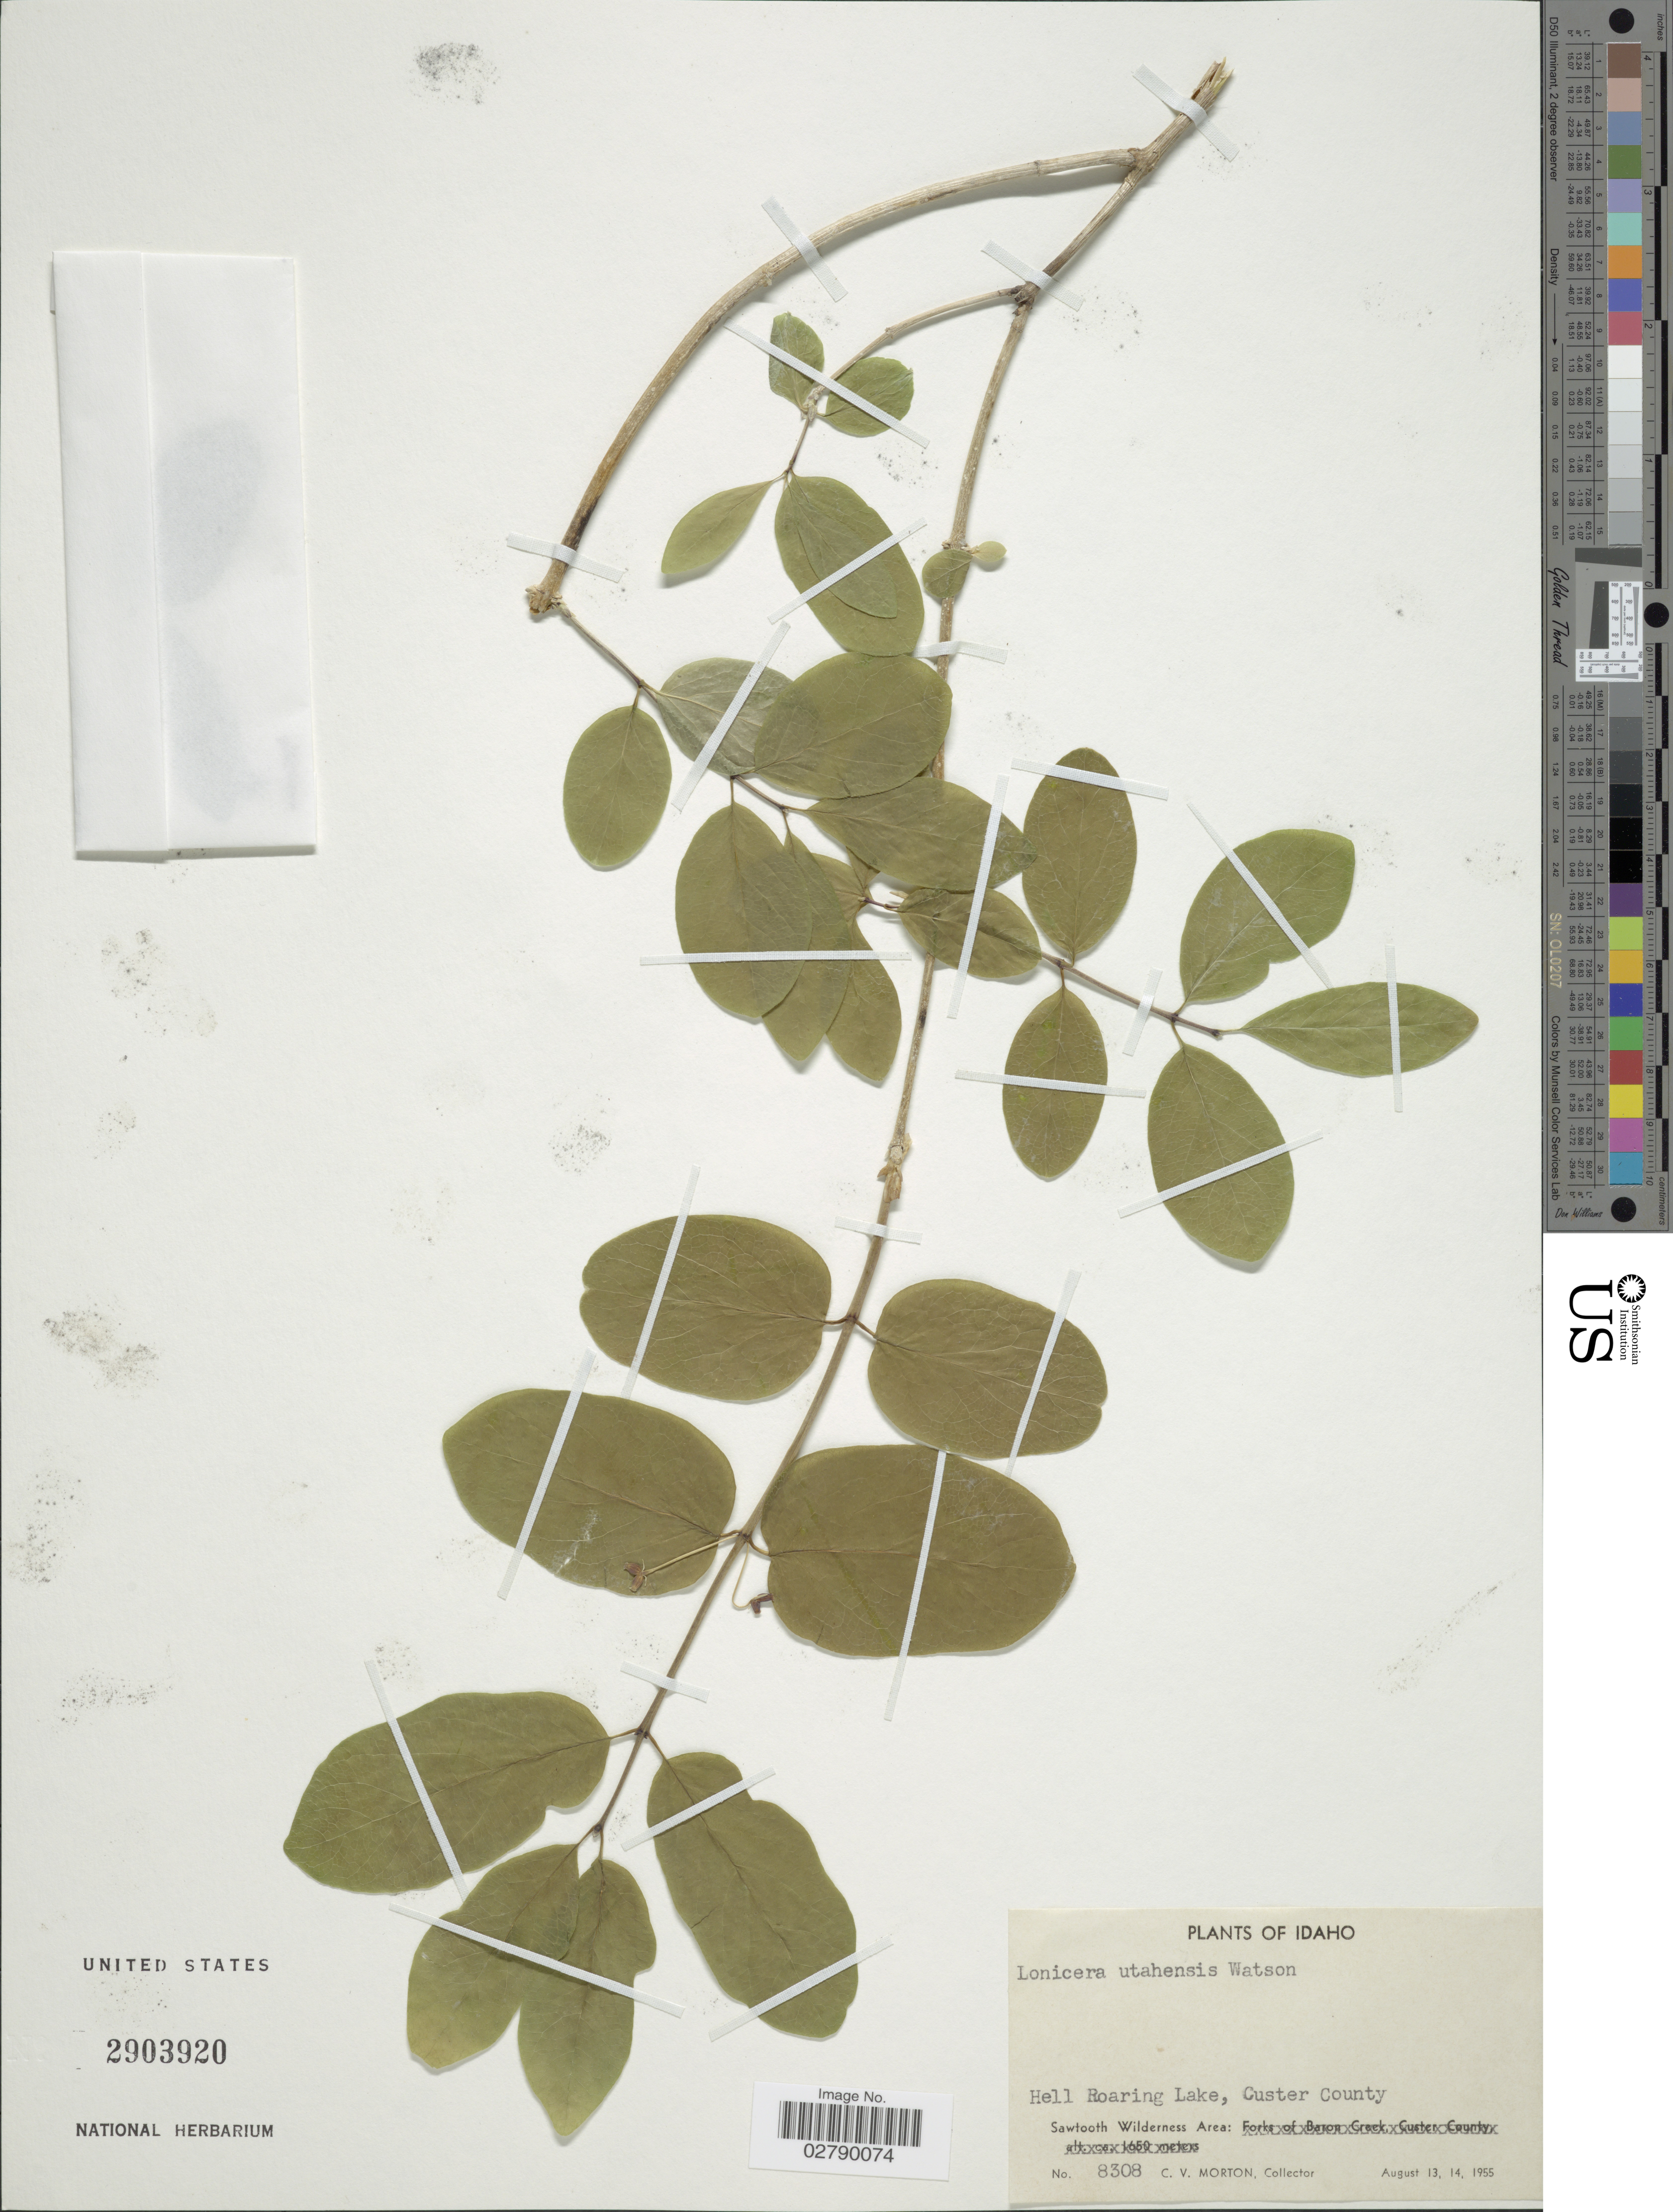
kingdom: Plantae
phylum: Tracheophyta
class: Magnoliopsida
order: Dipsacales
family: Caprifoliaceae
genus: Lonicera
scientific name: Lonicera utahensis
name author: S. Watson in C. King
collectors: C. V. Morton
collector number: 8308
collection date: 1955-08-13/1955-08-14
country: United States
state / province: Idaho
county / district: Custer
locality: Hell Roaring Lake, Sawtooth Wilderness Area.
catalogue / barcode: US 2903920